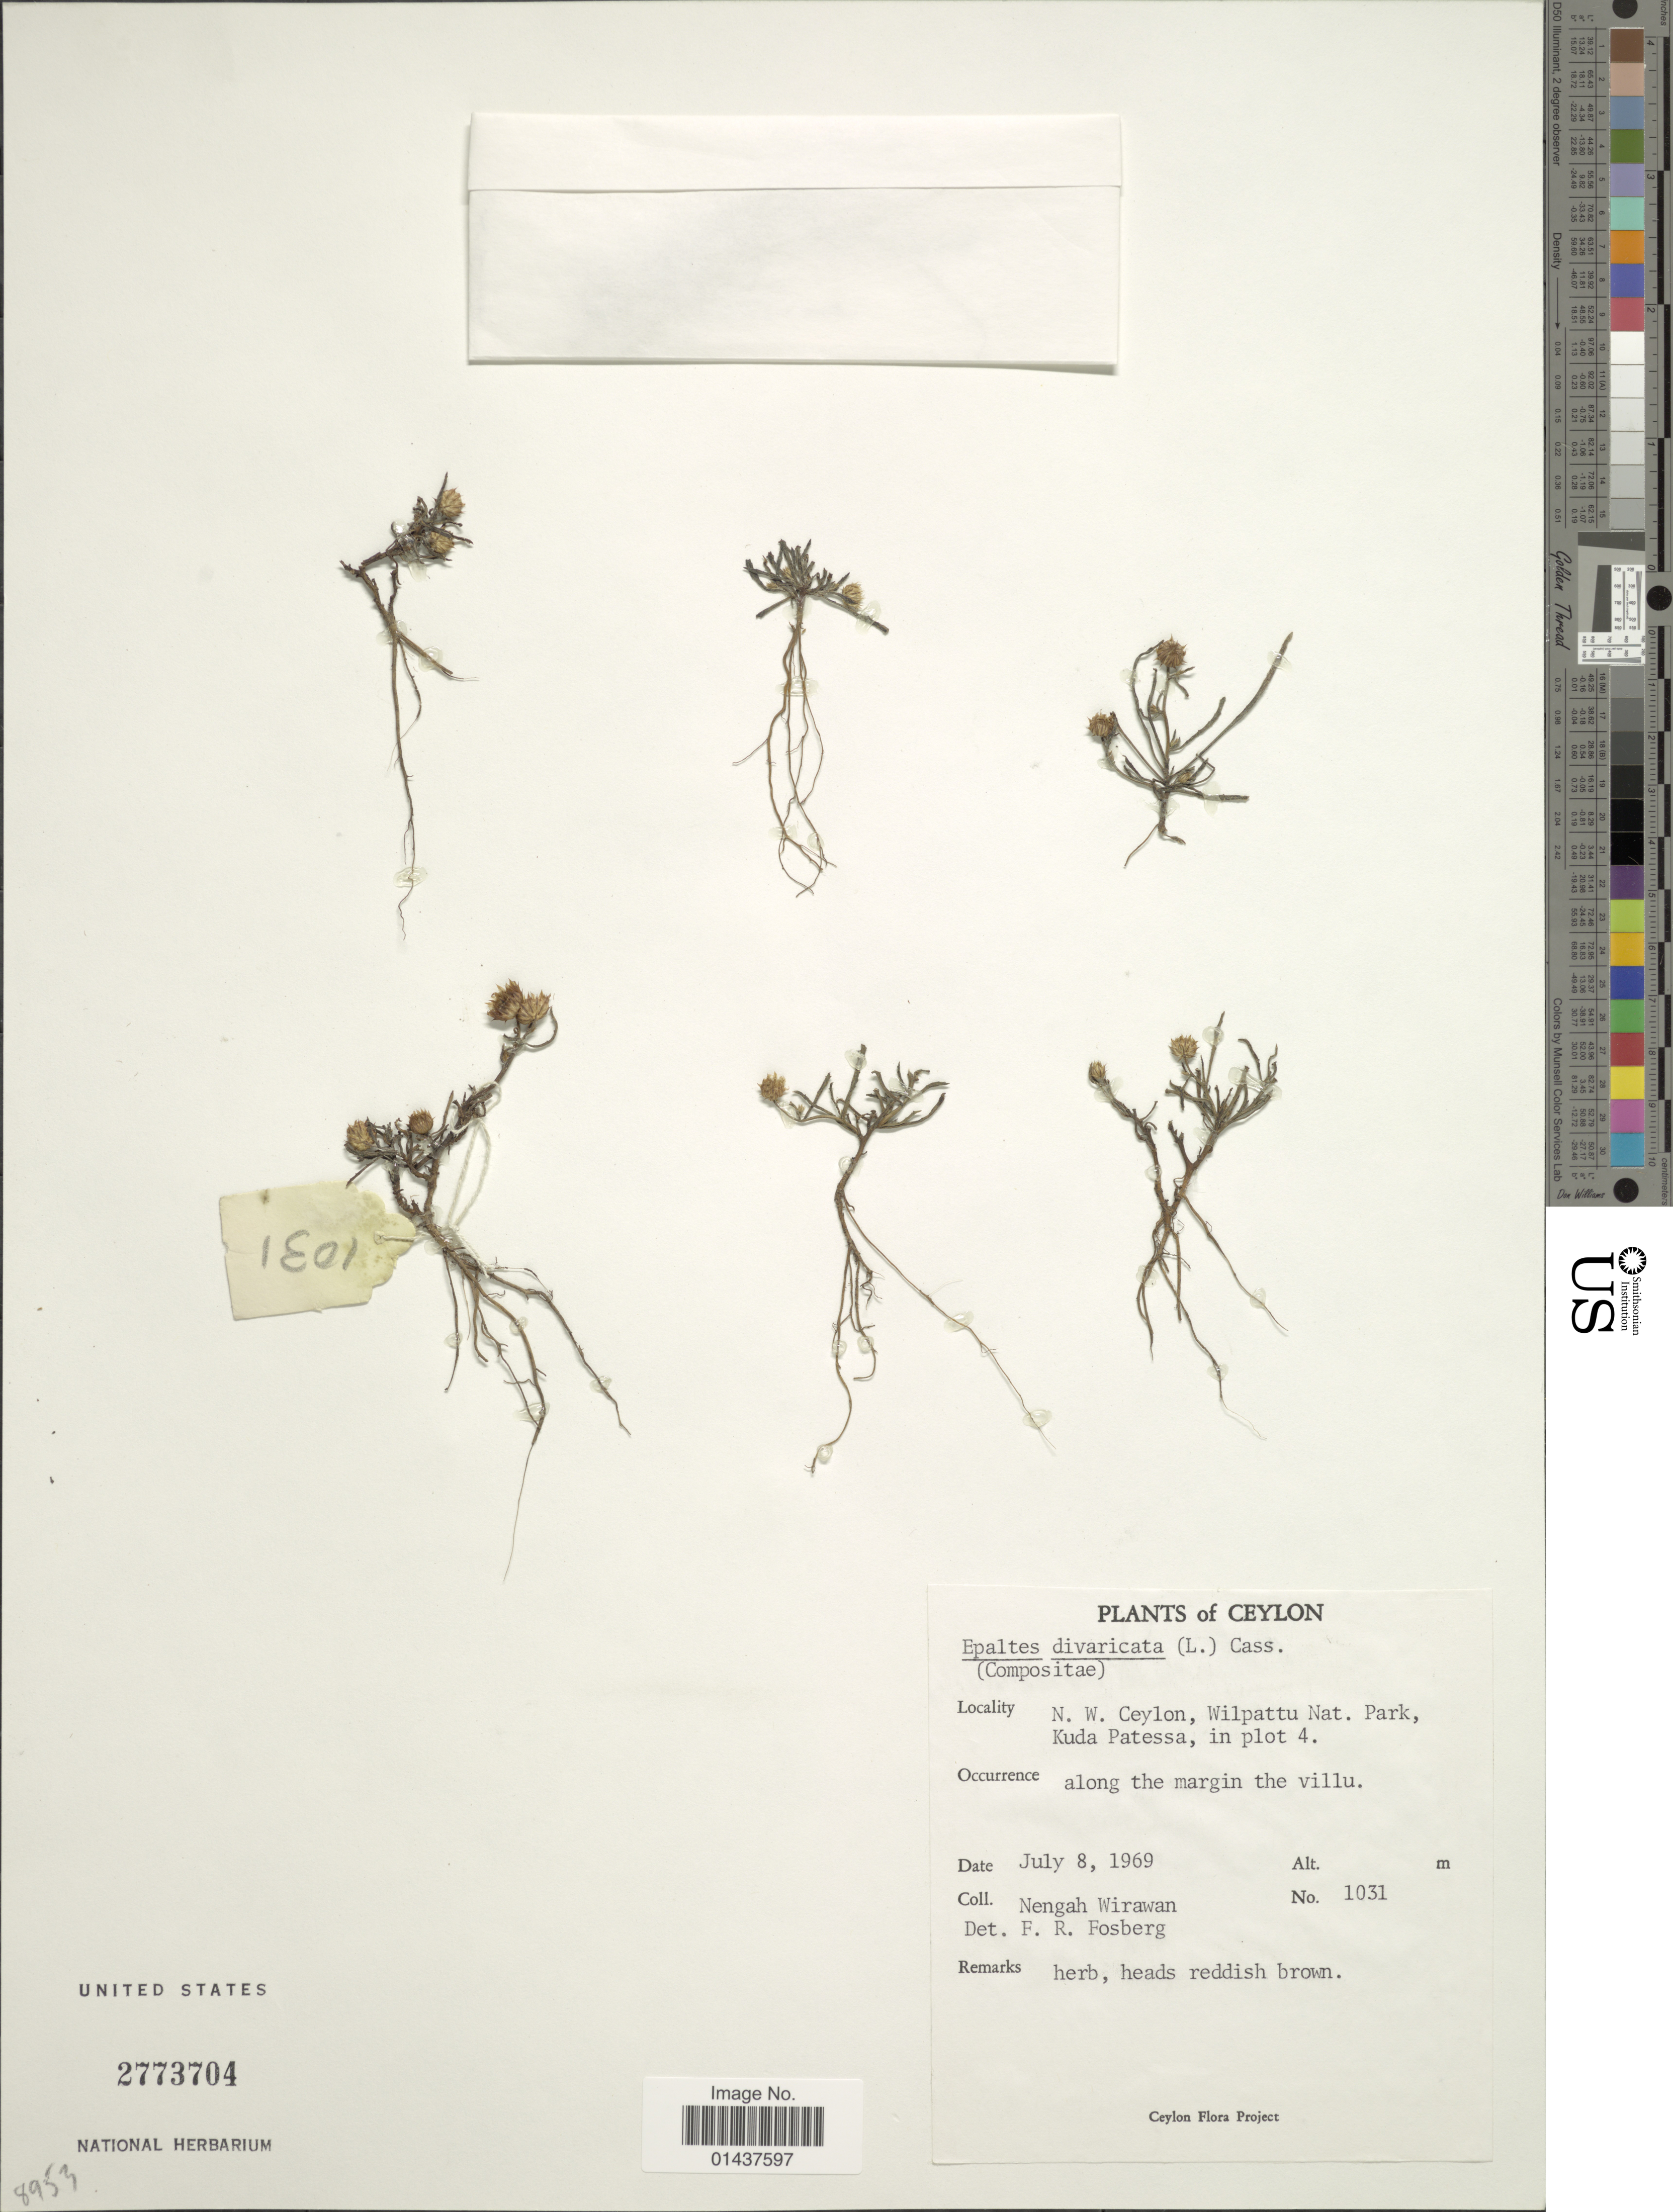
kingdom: Plantae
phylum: Tracheophyta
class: Magnoliopsida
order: Asterales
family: Asteraceae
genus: Epaltes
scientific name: Epaltes divaricata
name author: (L.) Cass.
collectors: N. Wirawan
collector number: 1031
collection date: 1969-07-08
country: Sri Lanka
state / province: North Western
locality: Ceylon, N.W. Ceylon, Wilpattu Nat. Park, Kuda Patessa, in plot 4, along the margin the villu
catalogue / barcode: US 2773704